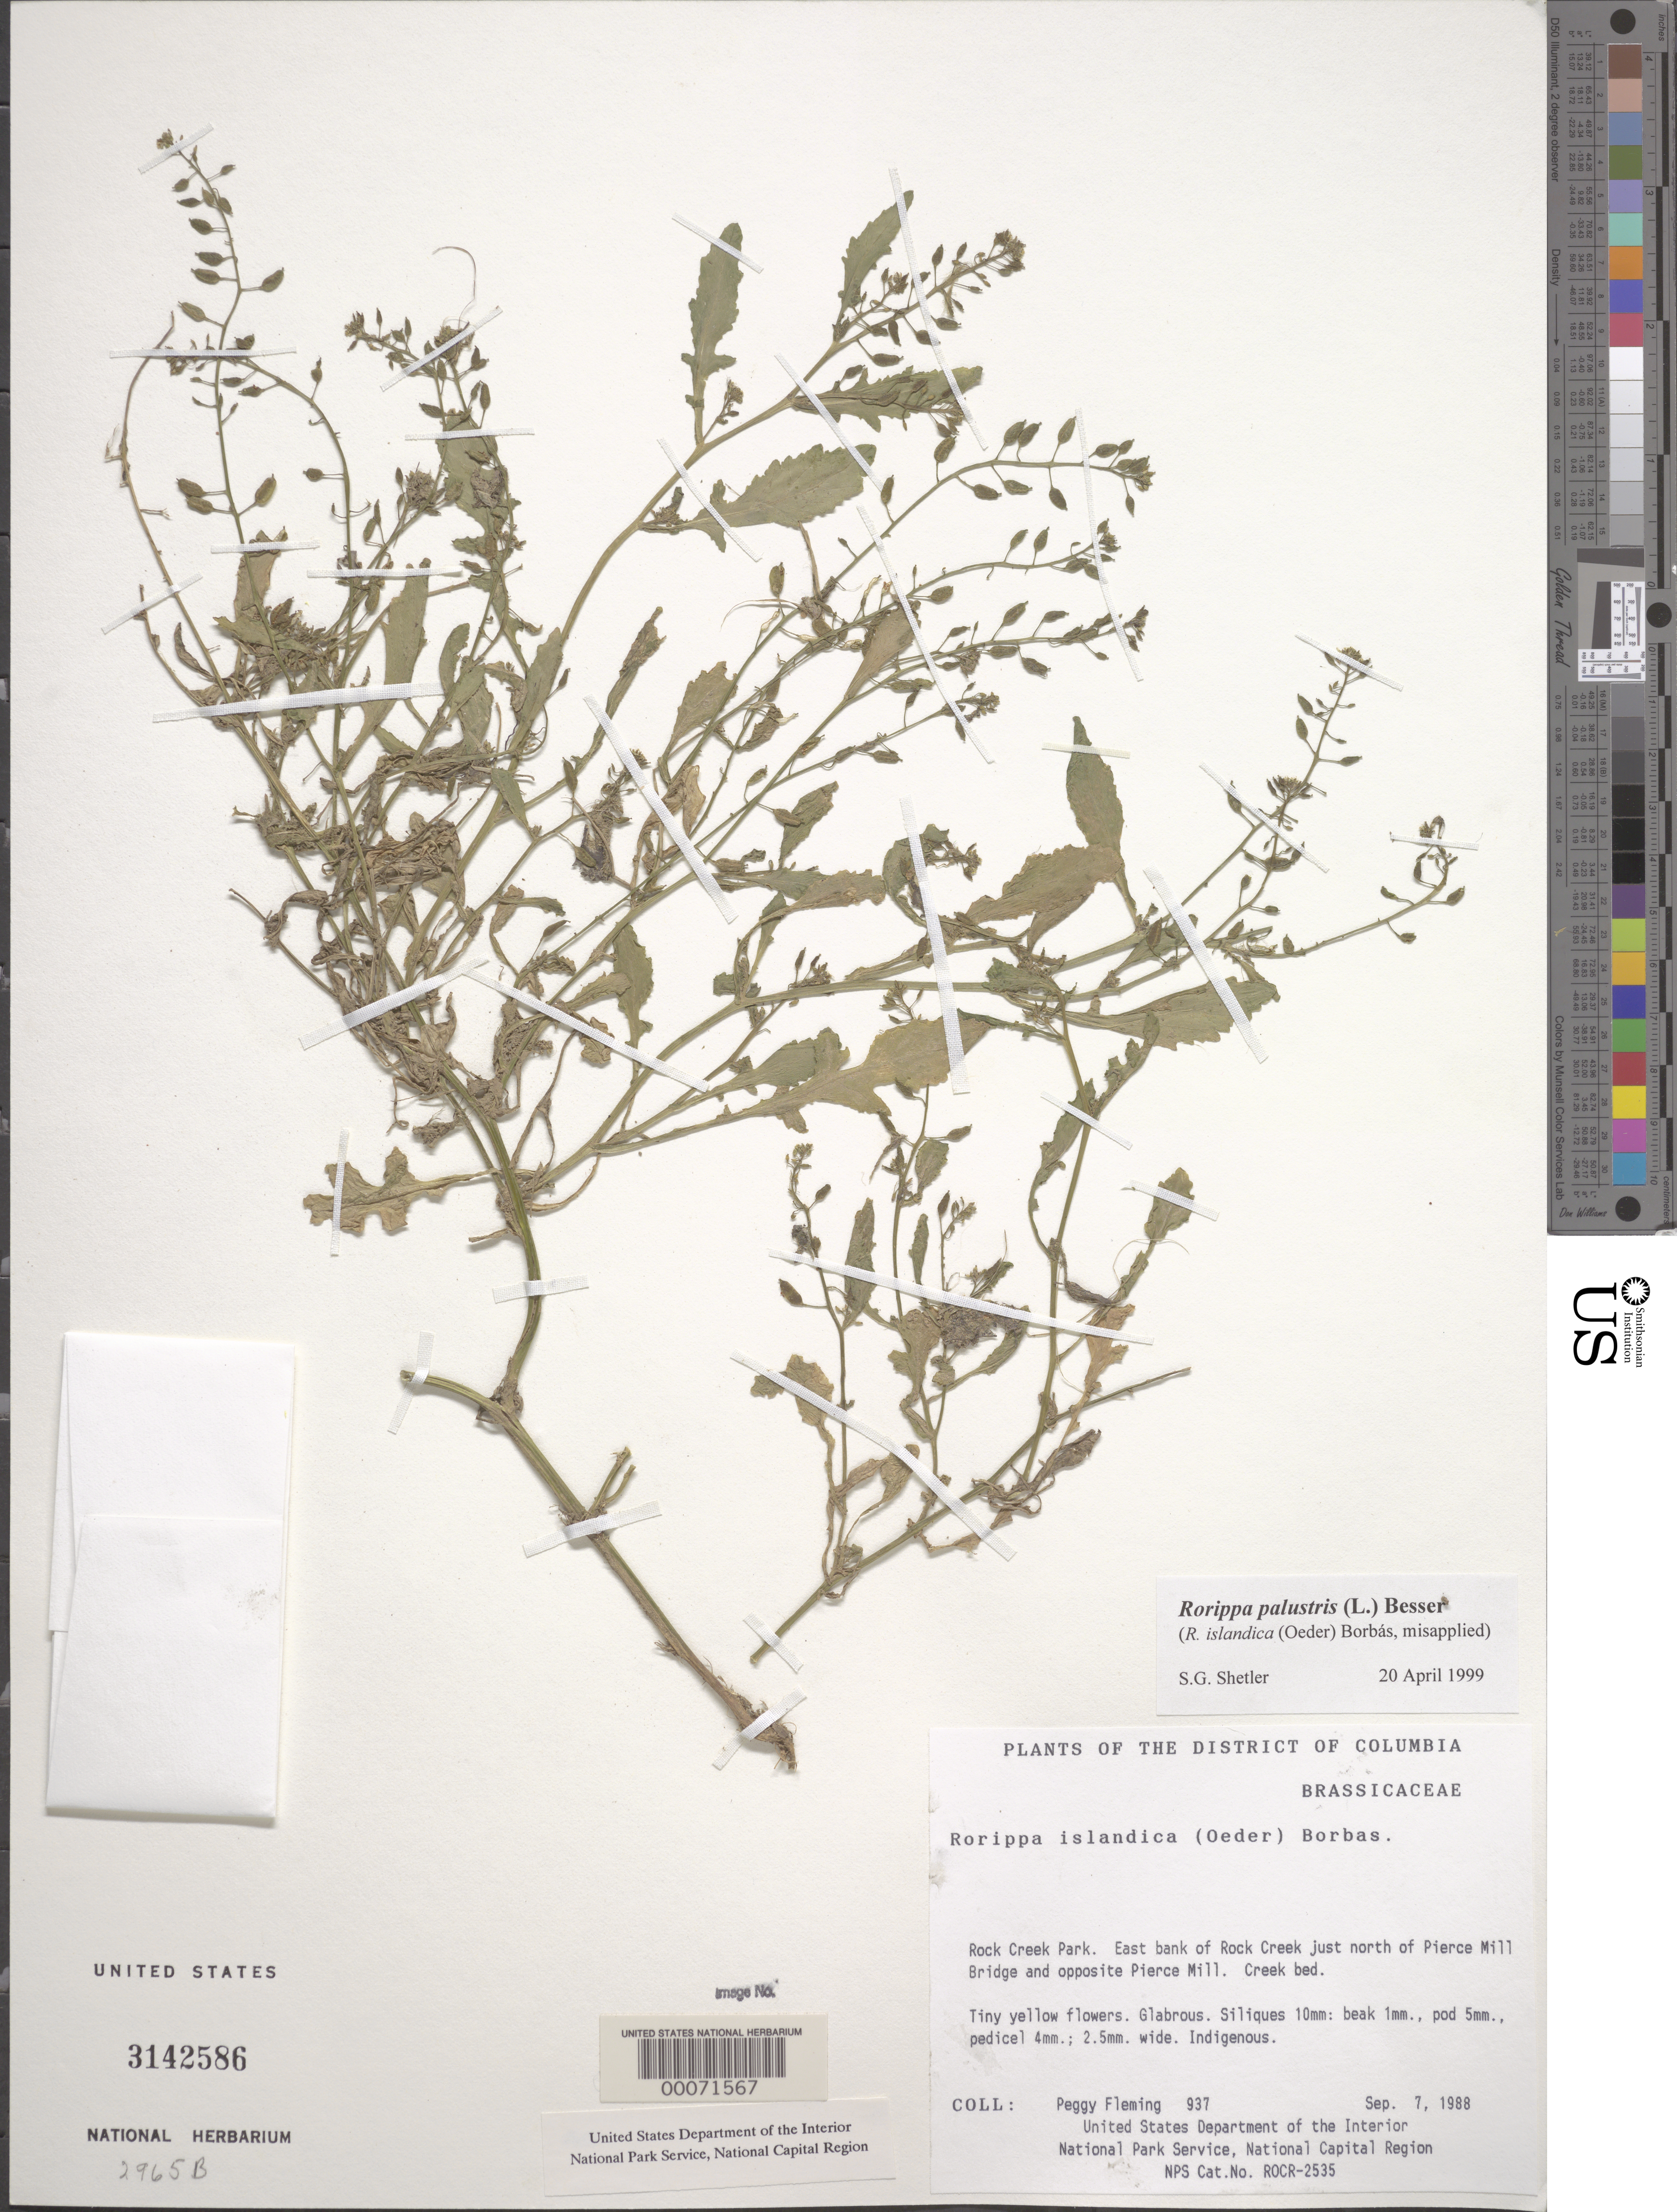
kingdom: Plantae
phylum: Tracheophyta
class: Magnoliopsida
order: Brassicales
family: Brassicaceae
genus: Rorippa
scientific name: Rorippa palustris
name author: (L.) Besser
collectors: P. Fleming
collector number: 937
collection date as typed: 07 Sep 1988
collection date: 1988-09-07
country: United States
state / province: District of Columbia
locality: Rock Creek Park, N of Pierce Mill Bridge and opposite Pierce Mill Rock Creek Park & vicinity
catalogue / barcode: US 3142586